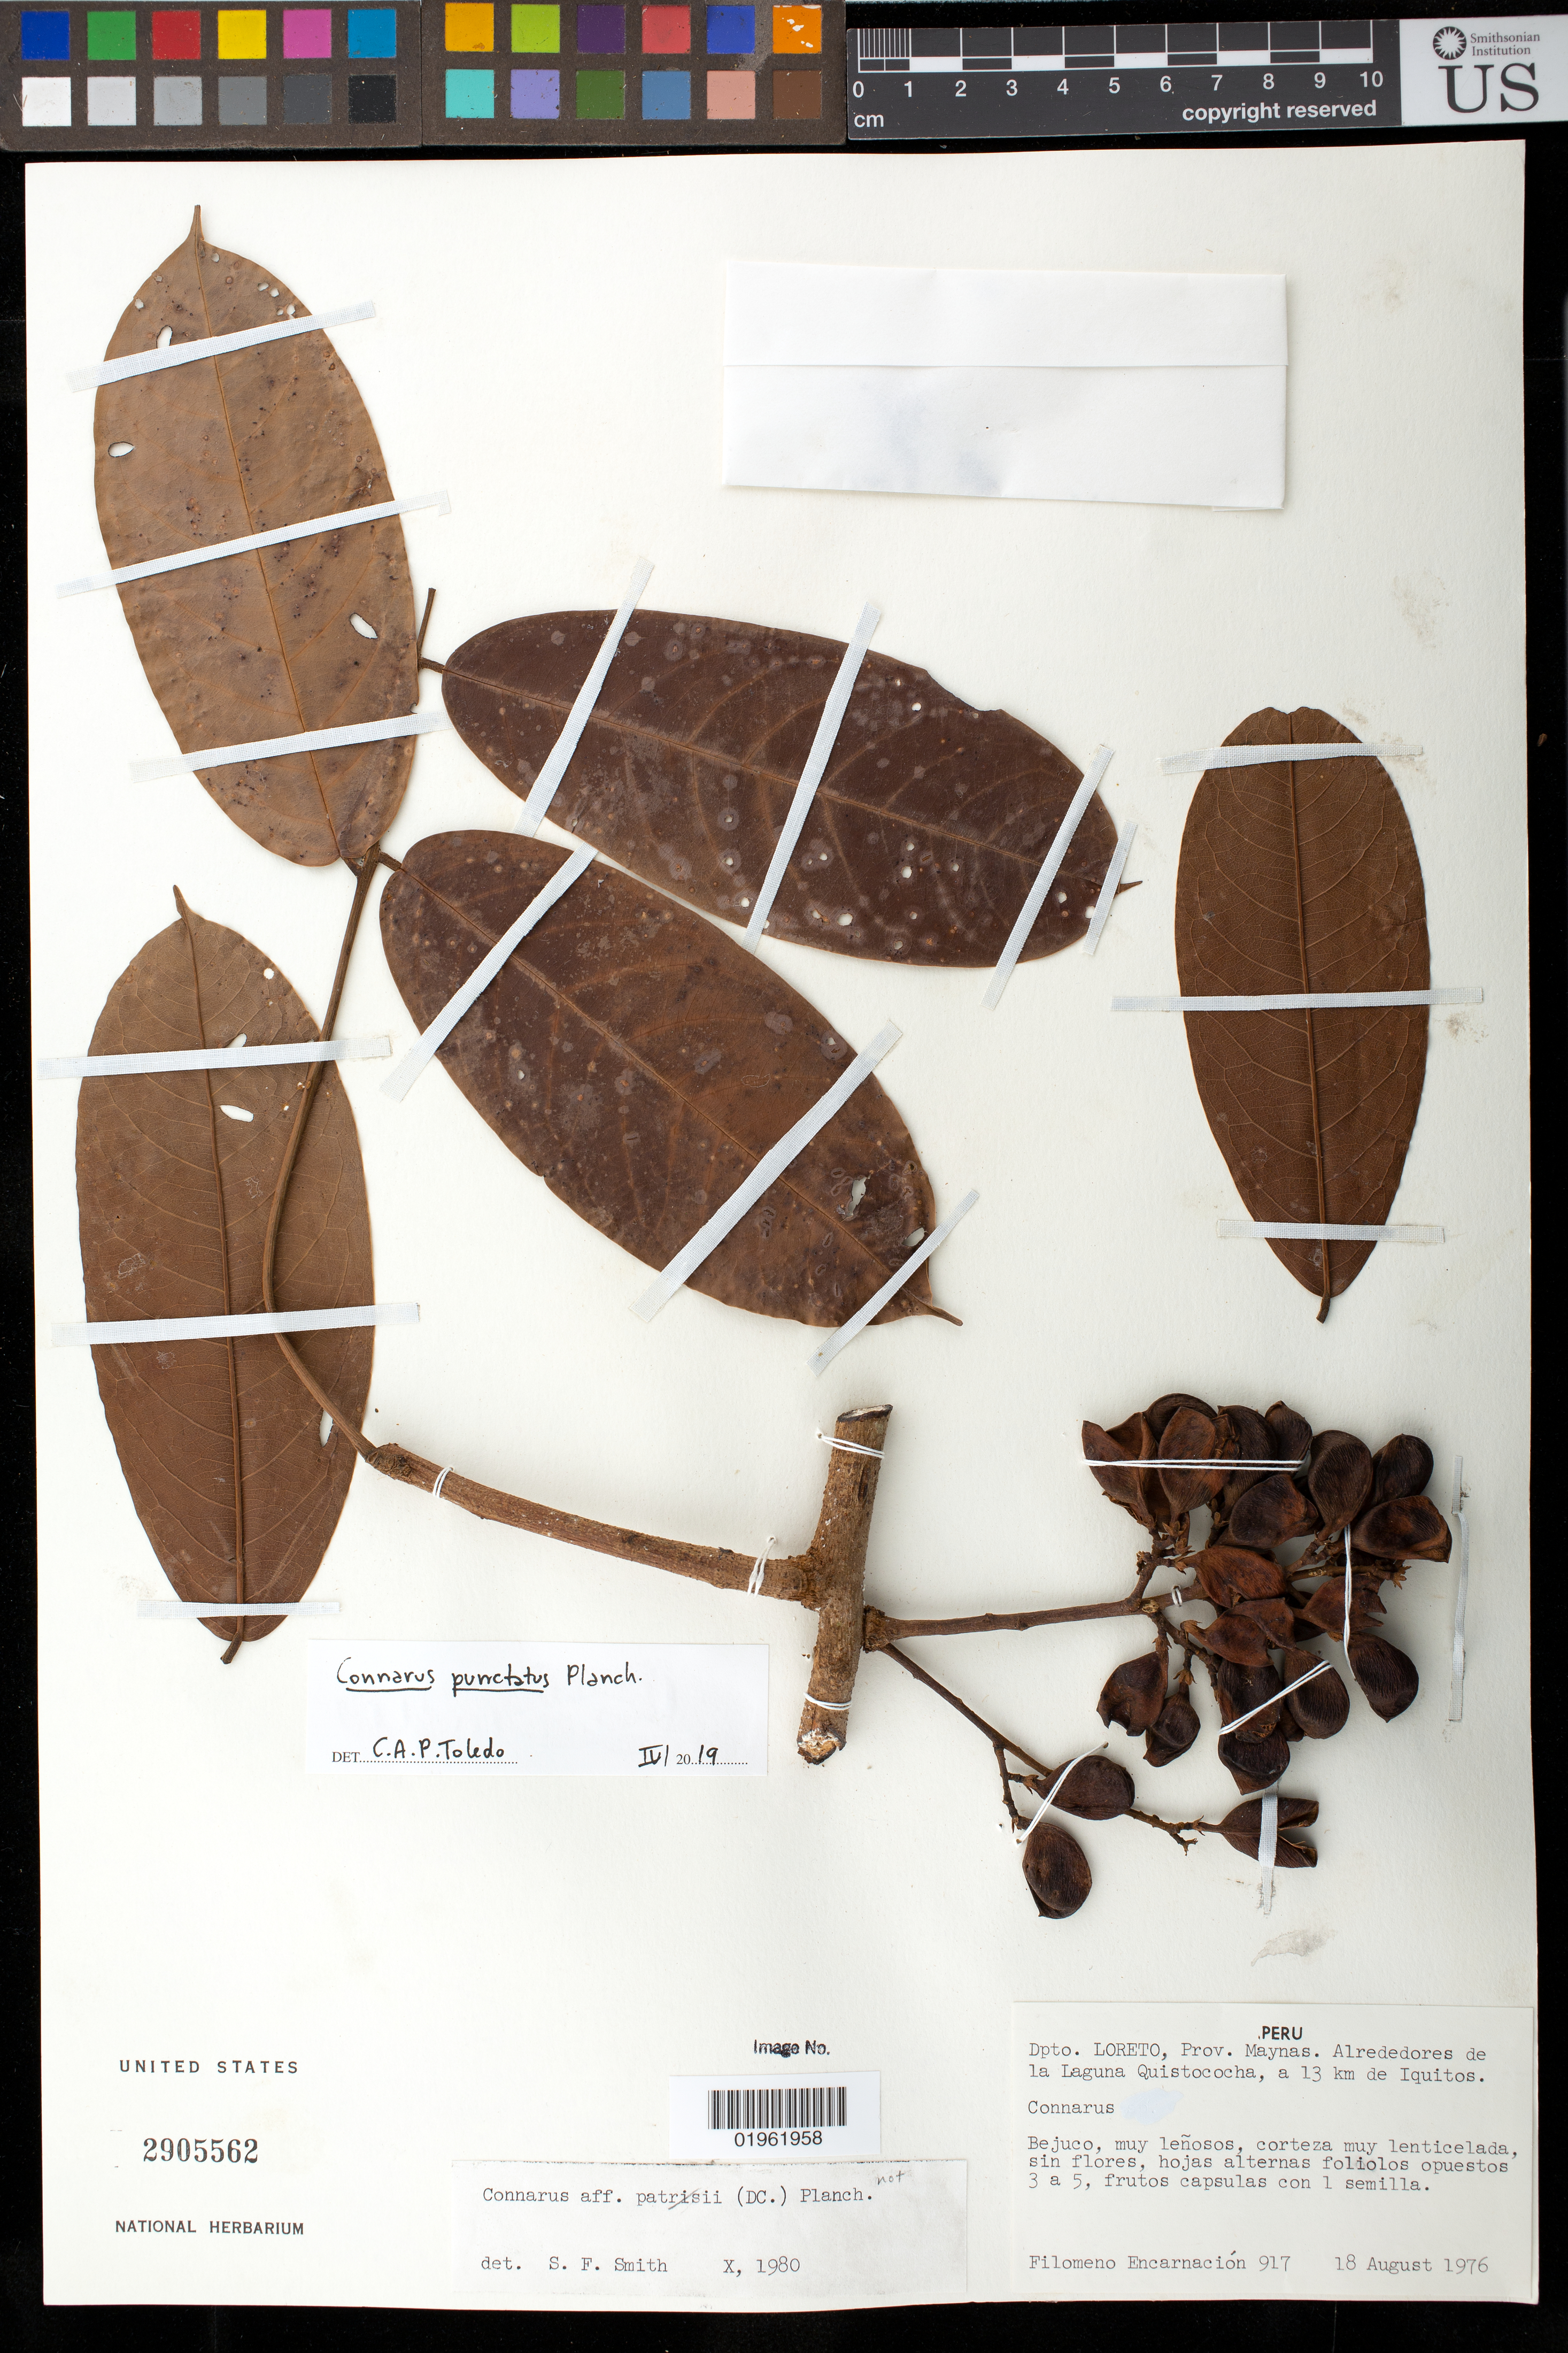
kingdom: Plantae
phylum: Tracheophyta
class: Magnoliopsida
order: Oxalidales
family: Connaraceae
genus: Connarus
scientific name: Connarus punctatus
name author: Planch.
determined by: Toledo, Cassio Augusto Patrocinio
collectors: F. Encarnación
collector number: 917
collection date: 1976-08-18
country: Peru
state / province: Loreto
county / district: Maynas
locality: Alrededores de la Laguna Quistococha, a 13 km de Iquitos.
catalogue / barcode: US 2905562